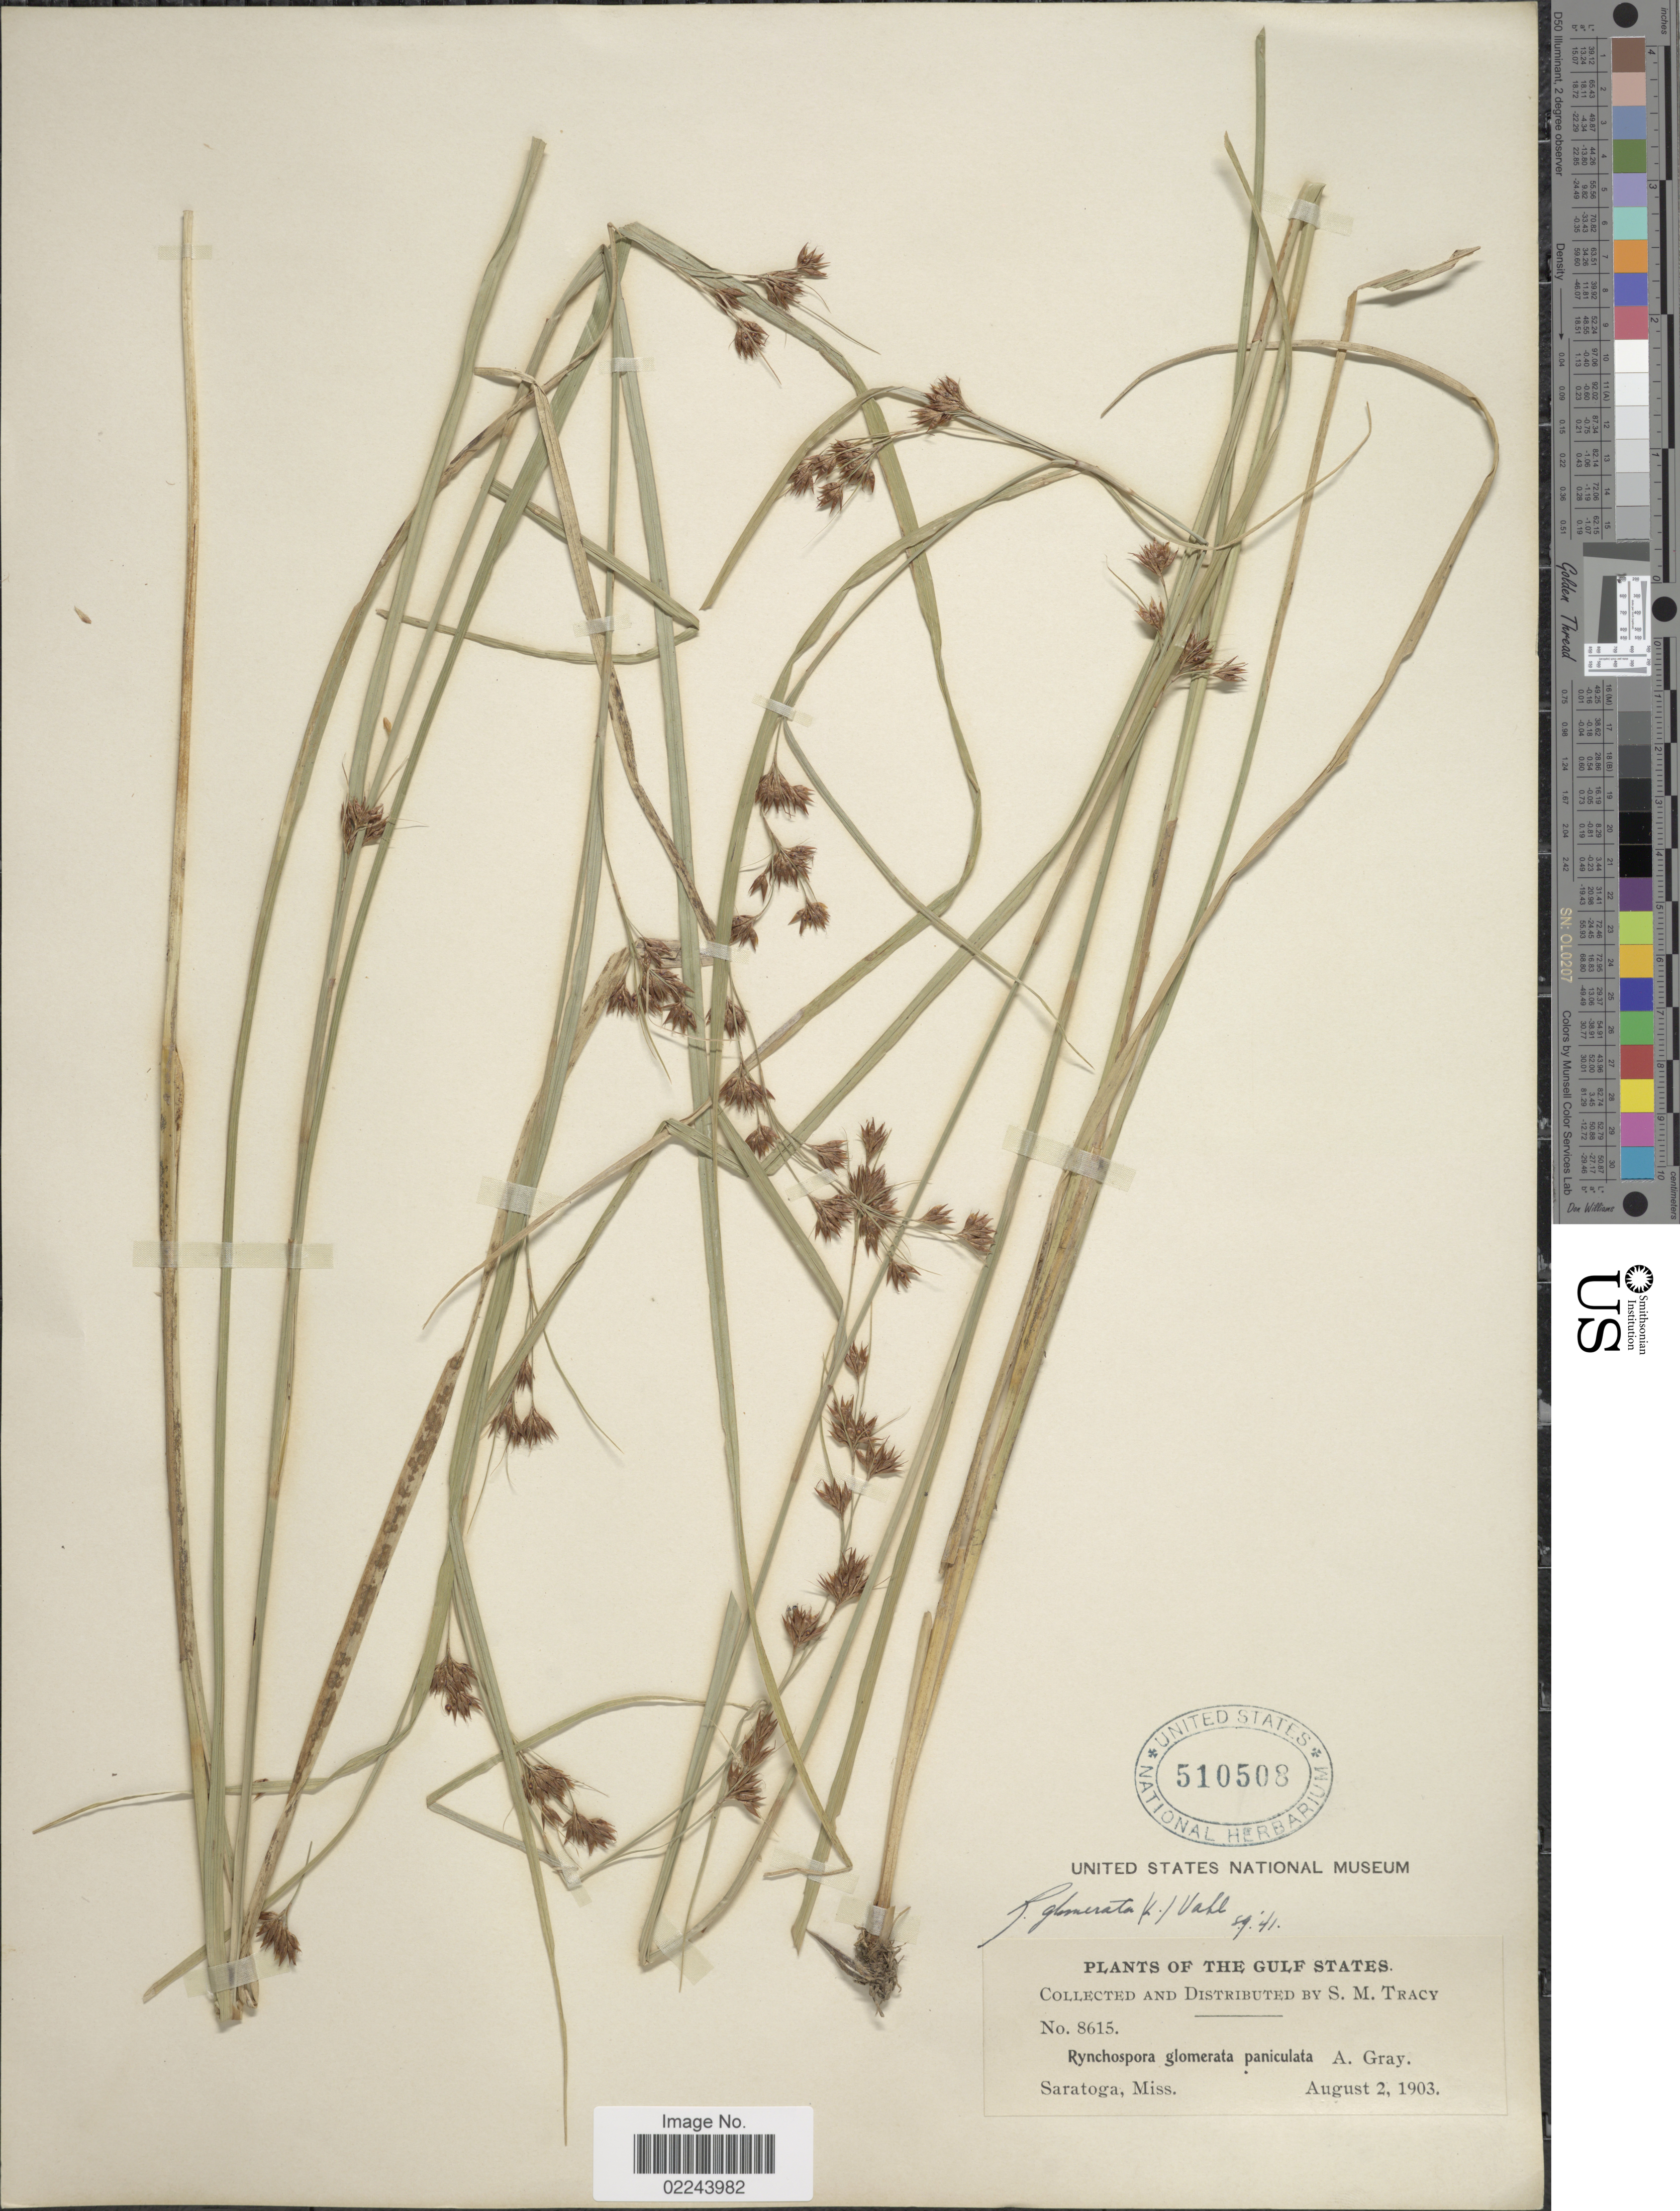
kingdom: Plantae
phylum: Tracheophyta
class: Liliopsida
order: Poales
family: Cyperaceae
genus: Rhynchospora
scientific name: Rhynchospora glomerata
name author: (L.) Vahl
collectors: S. M. Tracy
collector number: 8615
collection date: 1903-08-02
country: United States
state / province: Mississippi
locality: The Gulf States, Saratoga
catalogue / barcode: US 510508